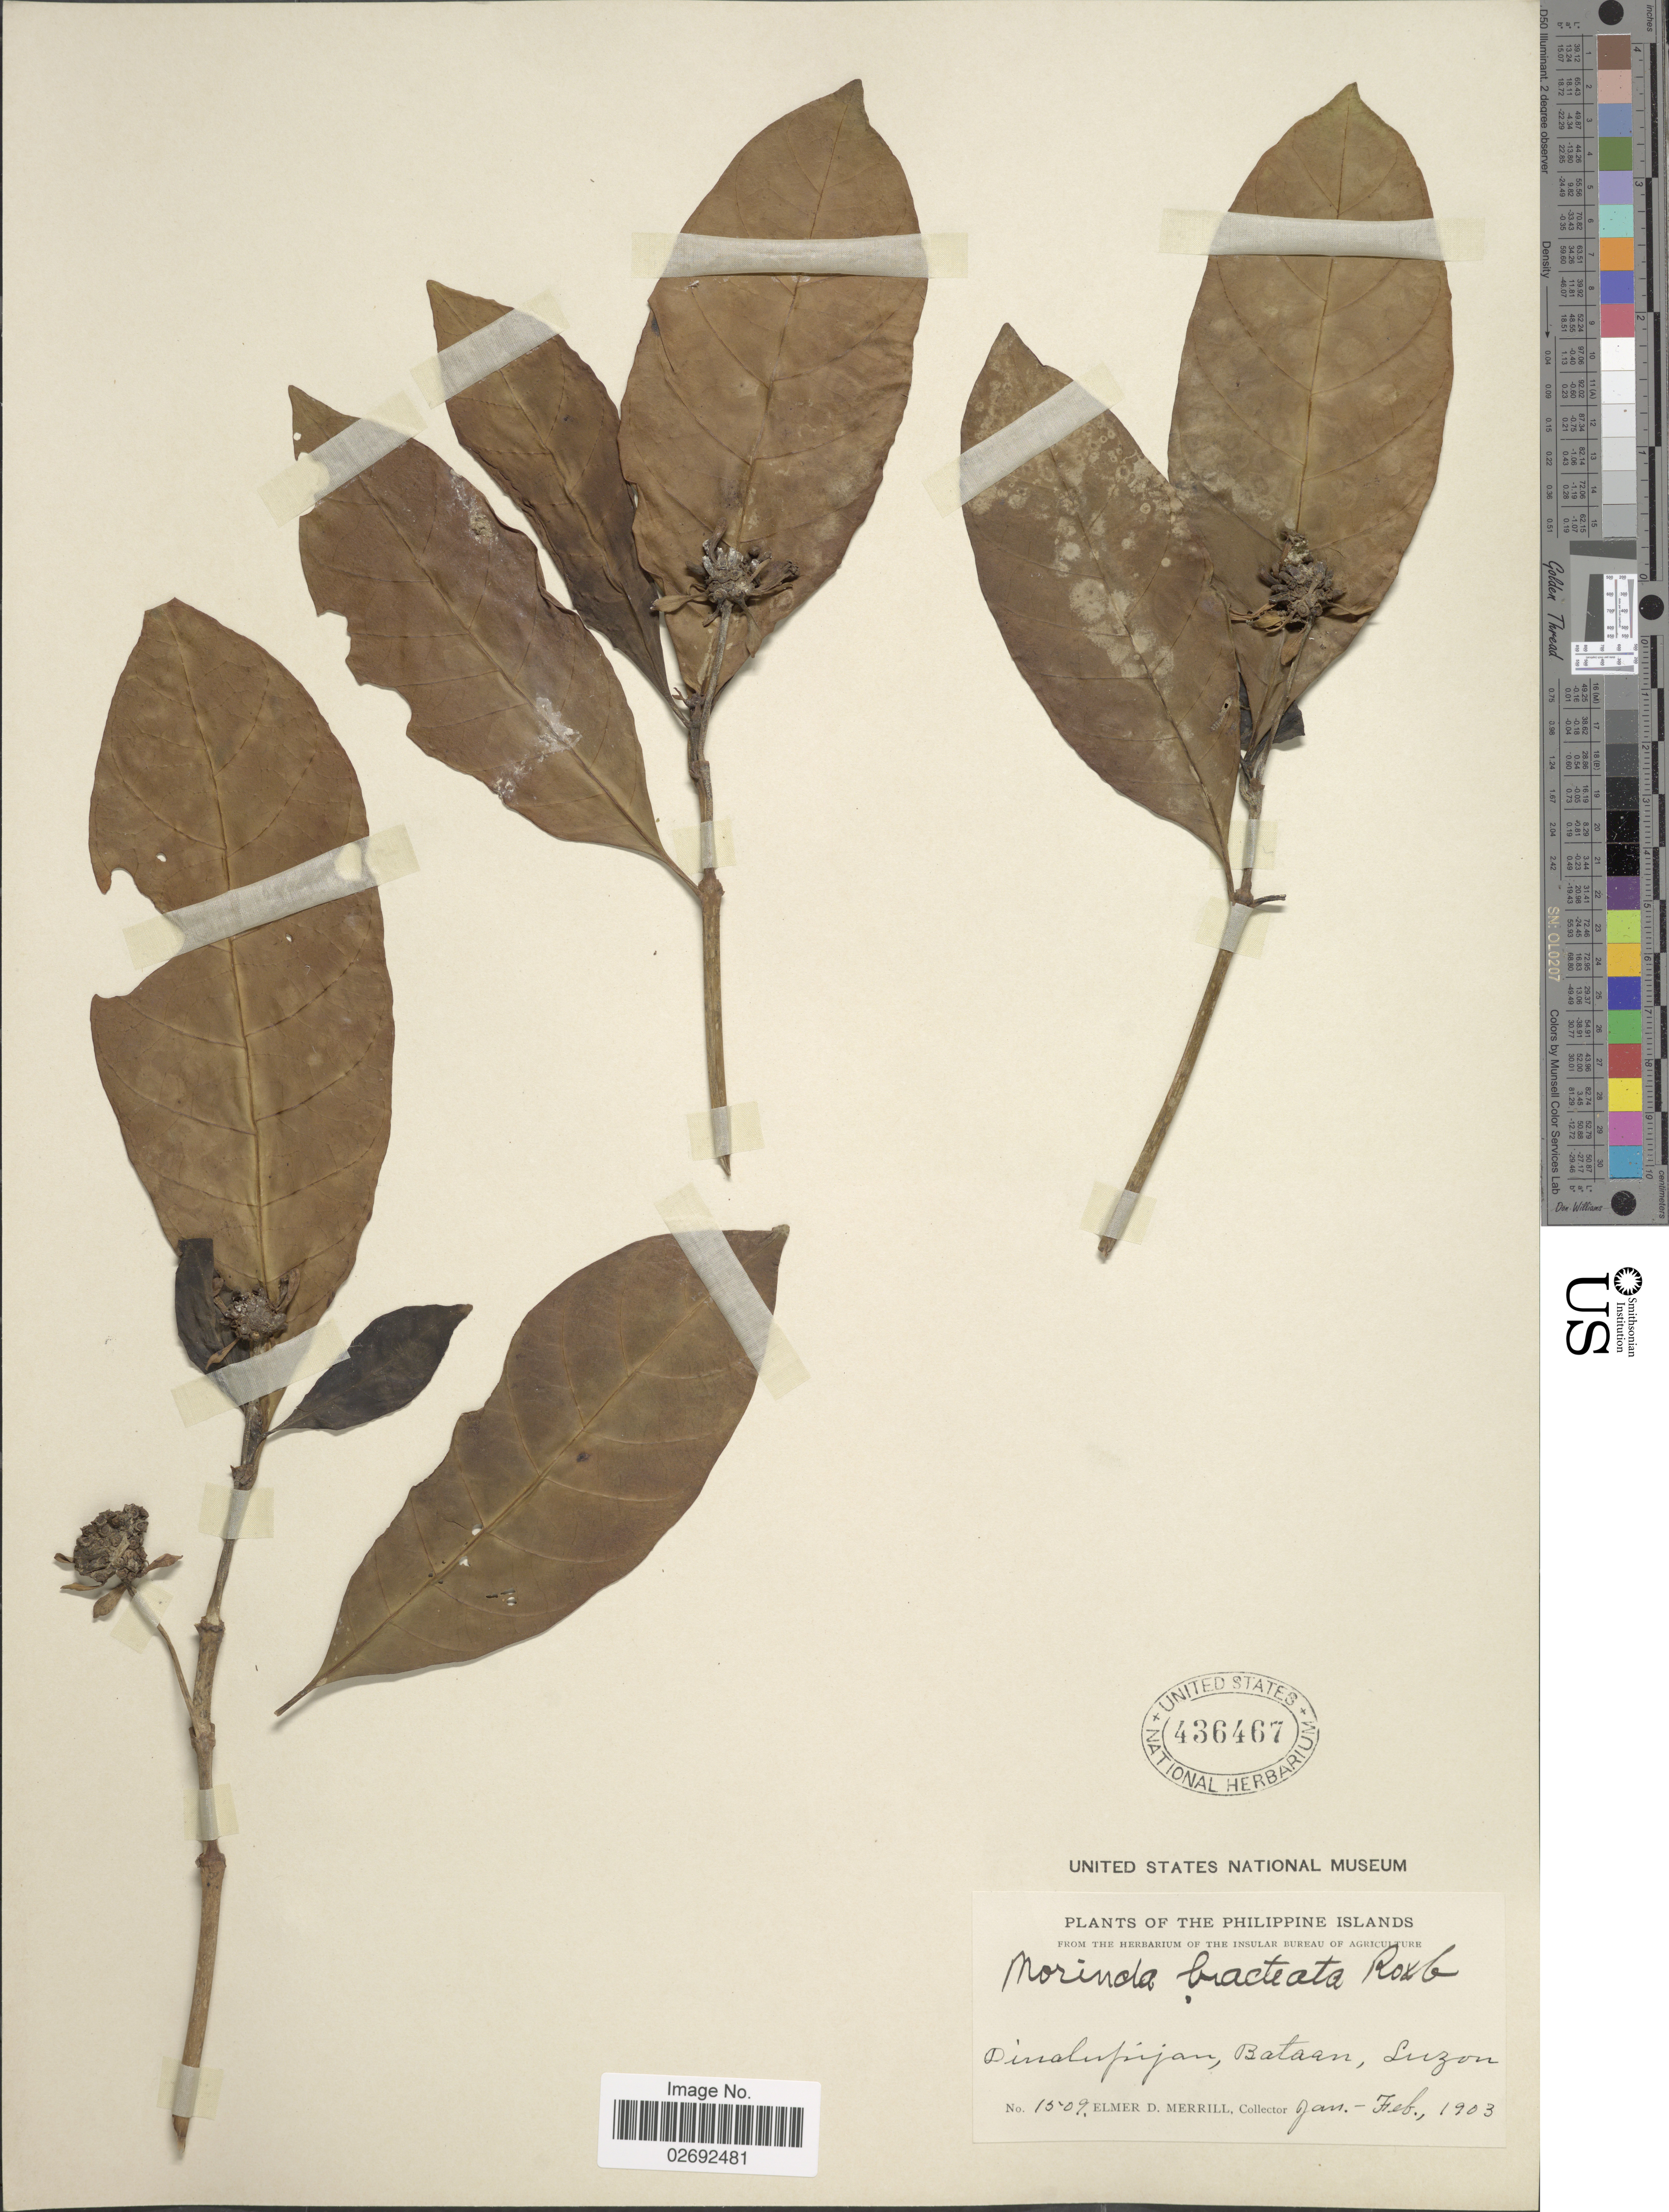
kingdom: Plantae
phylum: Tracheophyta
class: Magnoliopsida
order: Gentianales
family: Rubiaceae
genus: Morinda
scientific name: Morinda bracteata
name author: Roxb.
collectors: E. D. Merrill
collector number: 1509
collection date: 1903-01/1903-02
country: Philippines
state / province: Cagayan Valley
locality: Dinalupijan, Bataan, Luzon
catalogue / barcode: US 436467